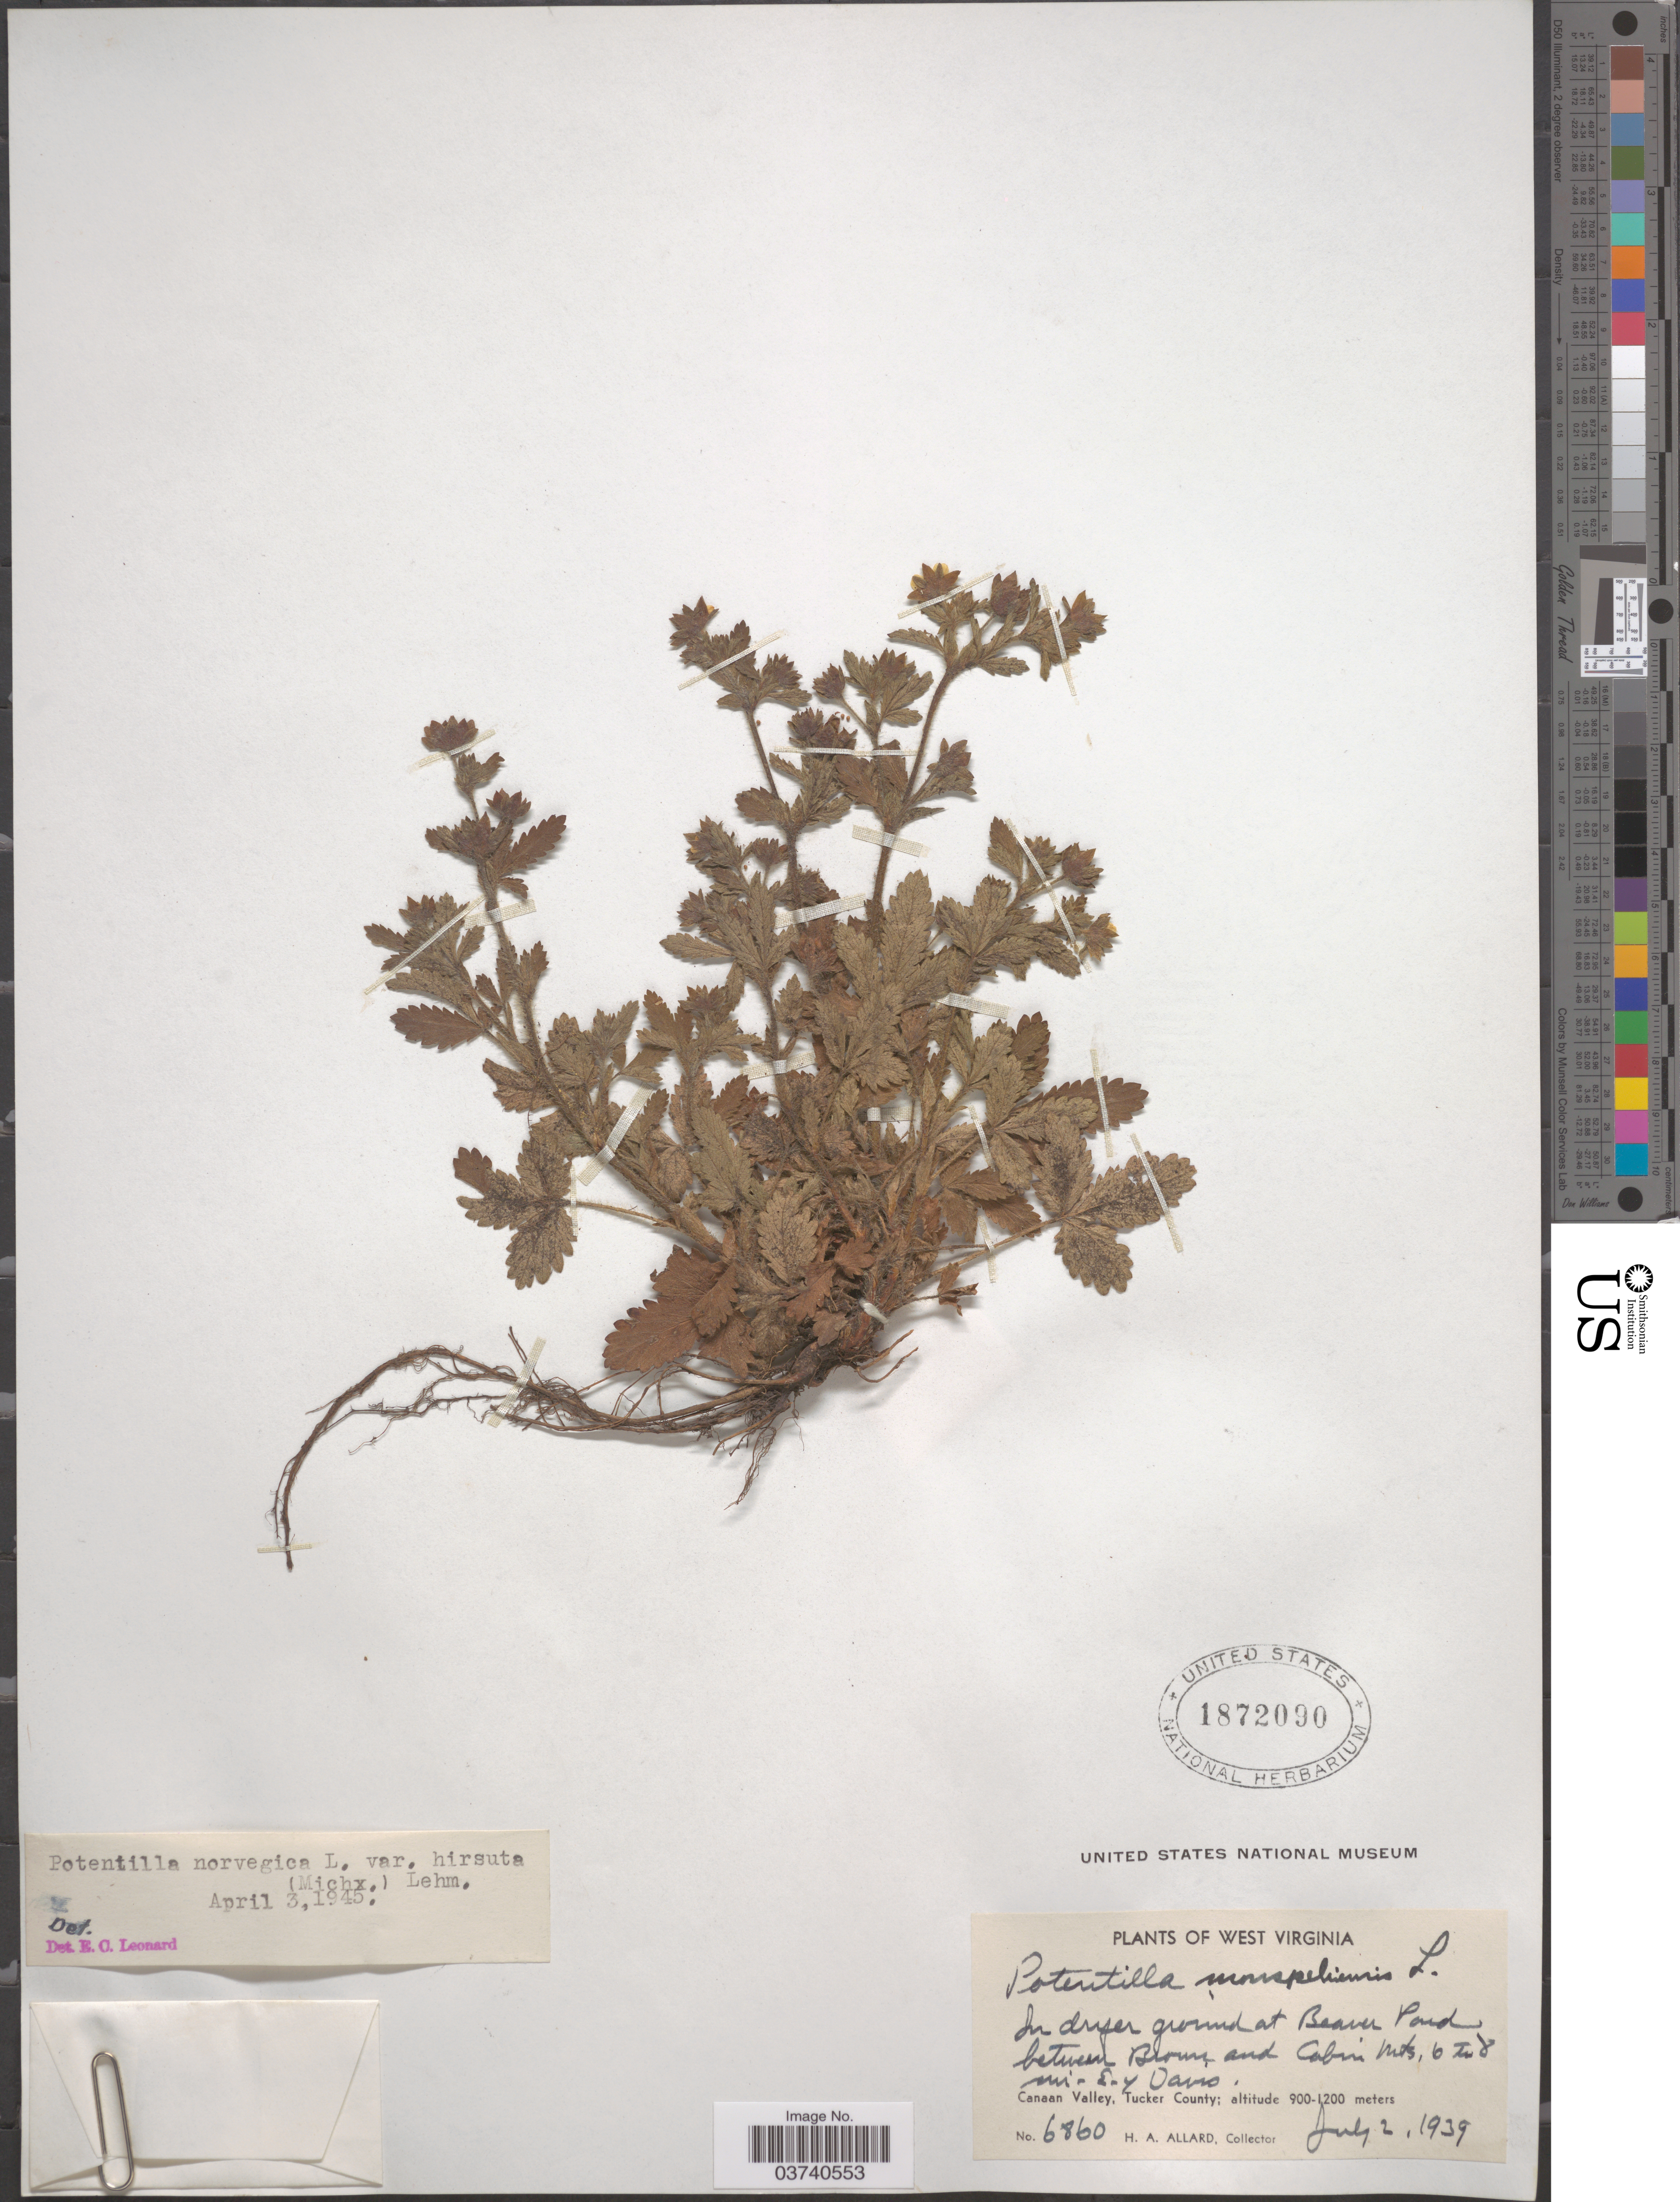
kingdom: Plantae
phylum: Tracheophyta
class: Magnoliopsida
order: Rosales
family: Rosaceae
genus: Potentilla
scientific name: Potentilla norvegica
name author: L.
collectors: H. A. Allard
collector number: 6860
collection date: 1939-07-02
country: United States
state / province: West Virginia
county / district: Tucker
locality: Beaver Pond between Brown and Cabin Mts, 6 to 8 mi. E. of Davis. Canaan Valley, Tucker County.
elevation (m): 900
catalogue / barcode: US 1872090